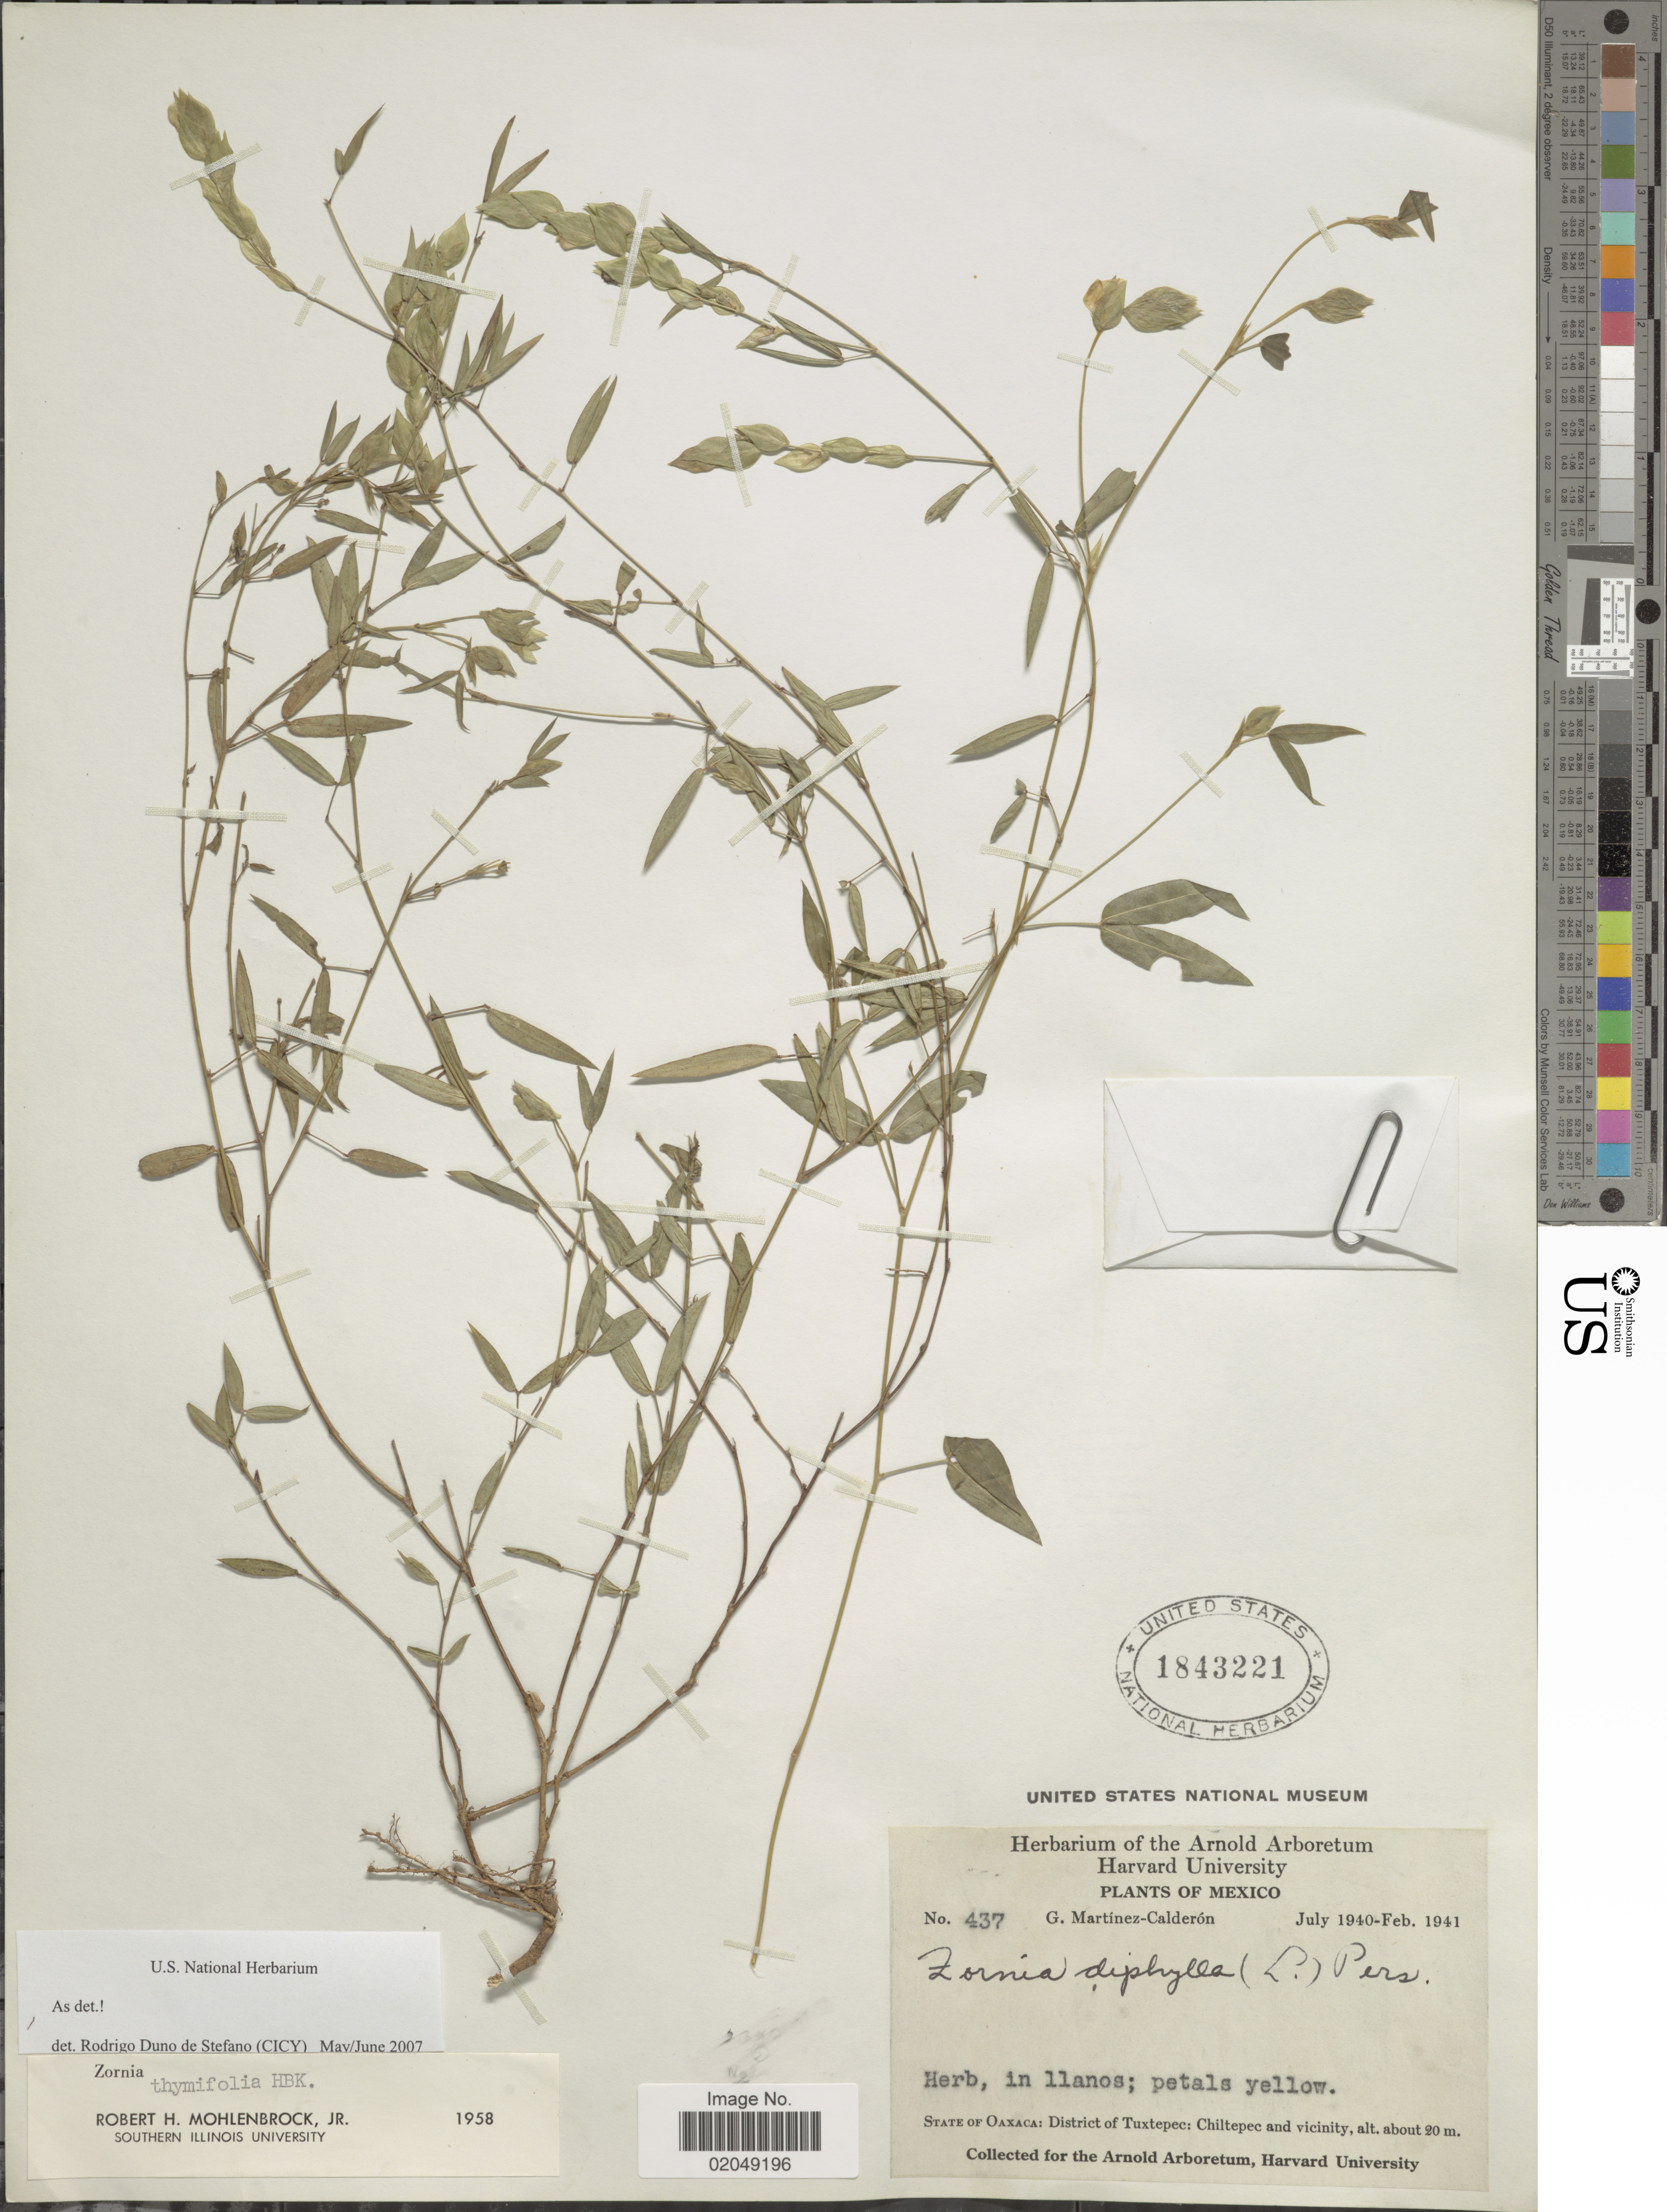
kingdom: Plantae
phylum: Tracheophyta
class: Magnoliopsida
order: Fabales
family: Fabaceae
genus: Zornia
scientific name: Zornia reticulata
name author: Sm.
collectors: G. Martínez Calderón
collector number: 437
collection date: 1940-07/1941-02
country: Mexico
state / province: Oaxaca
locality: District of Tuxtepec: Chiltepec and vicinity , in llanos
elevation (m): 20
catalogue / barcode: US 1843221